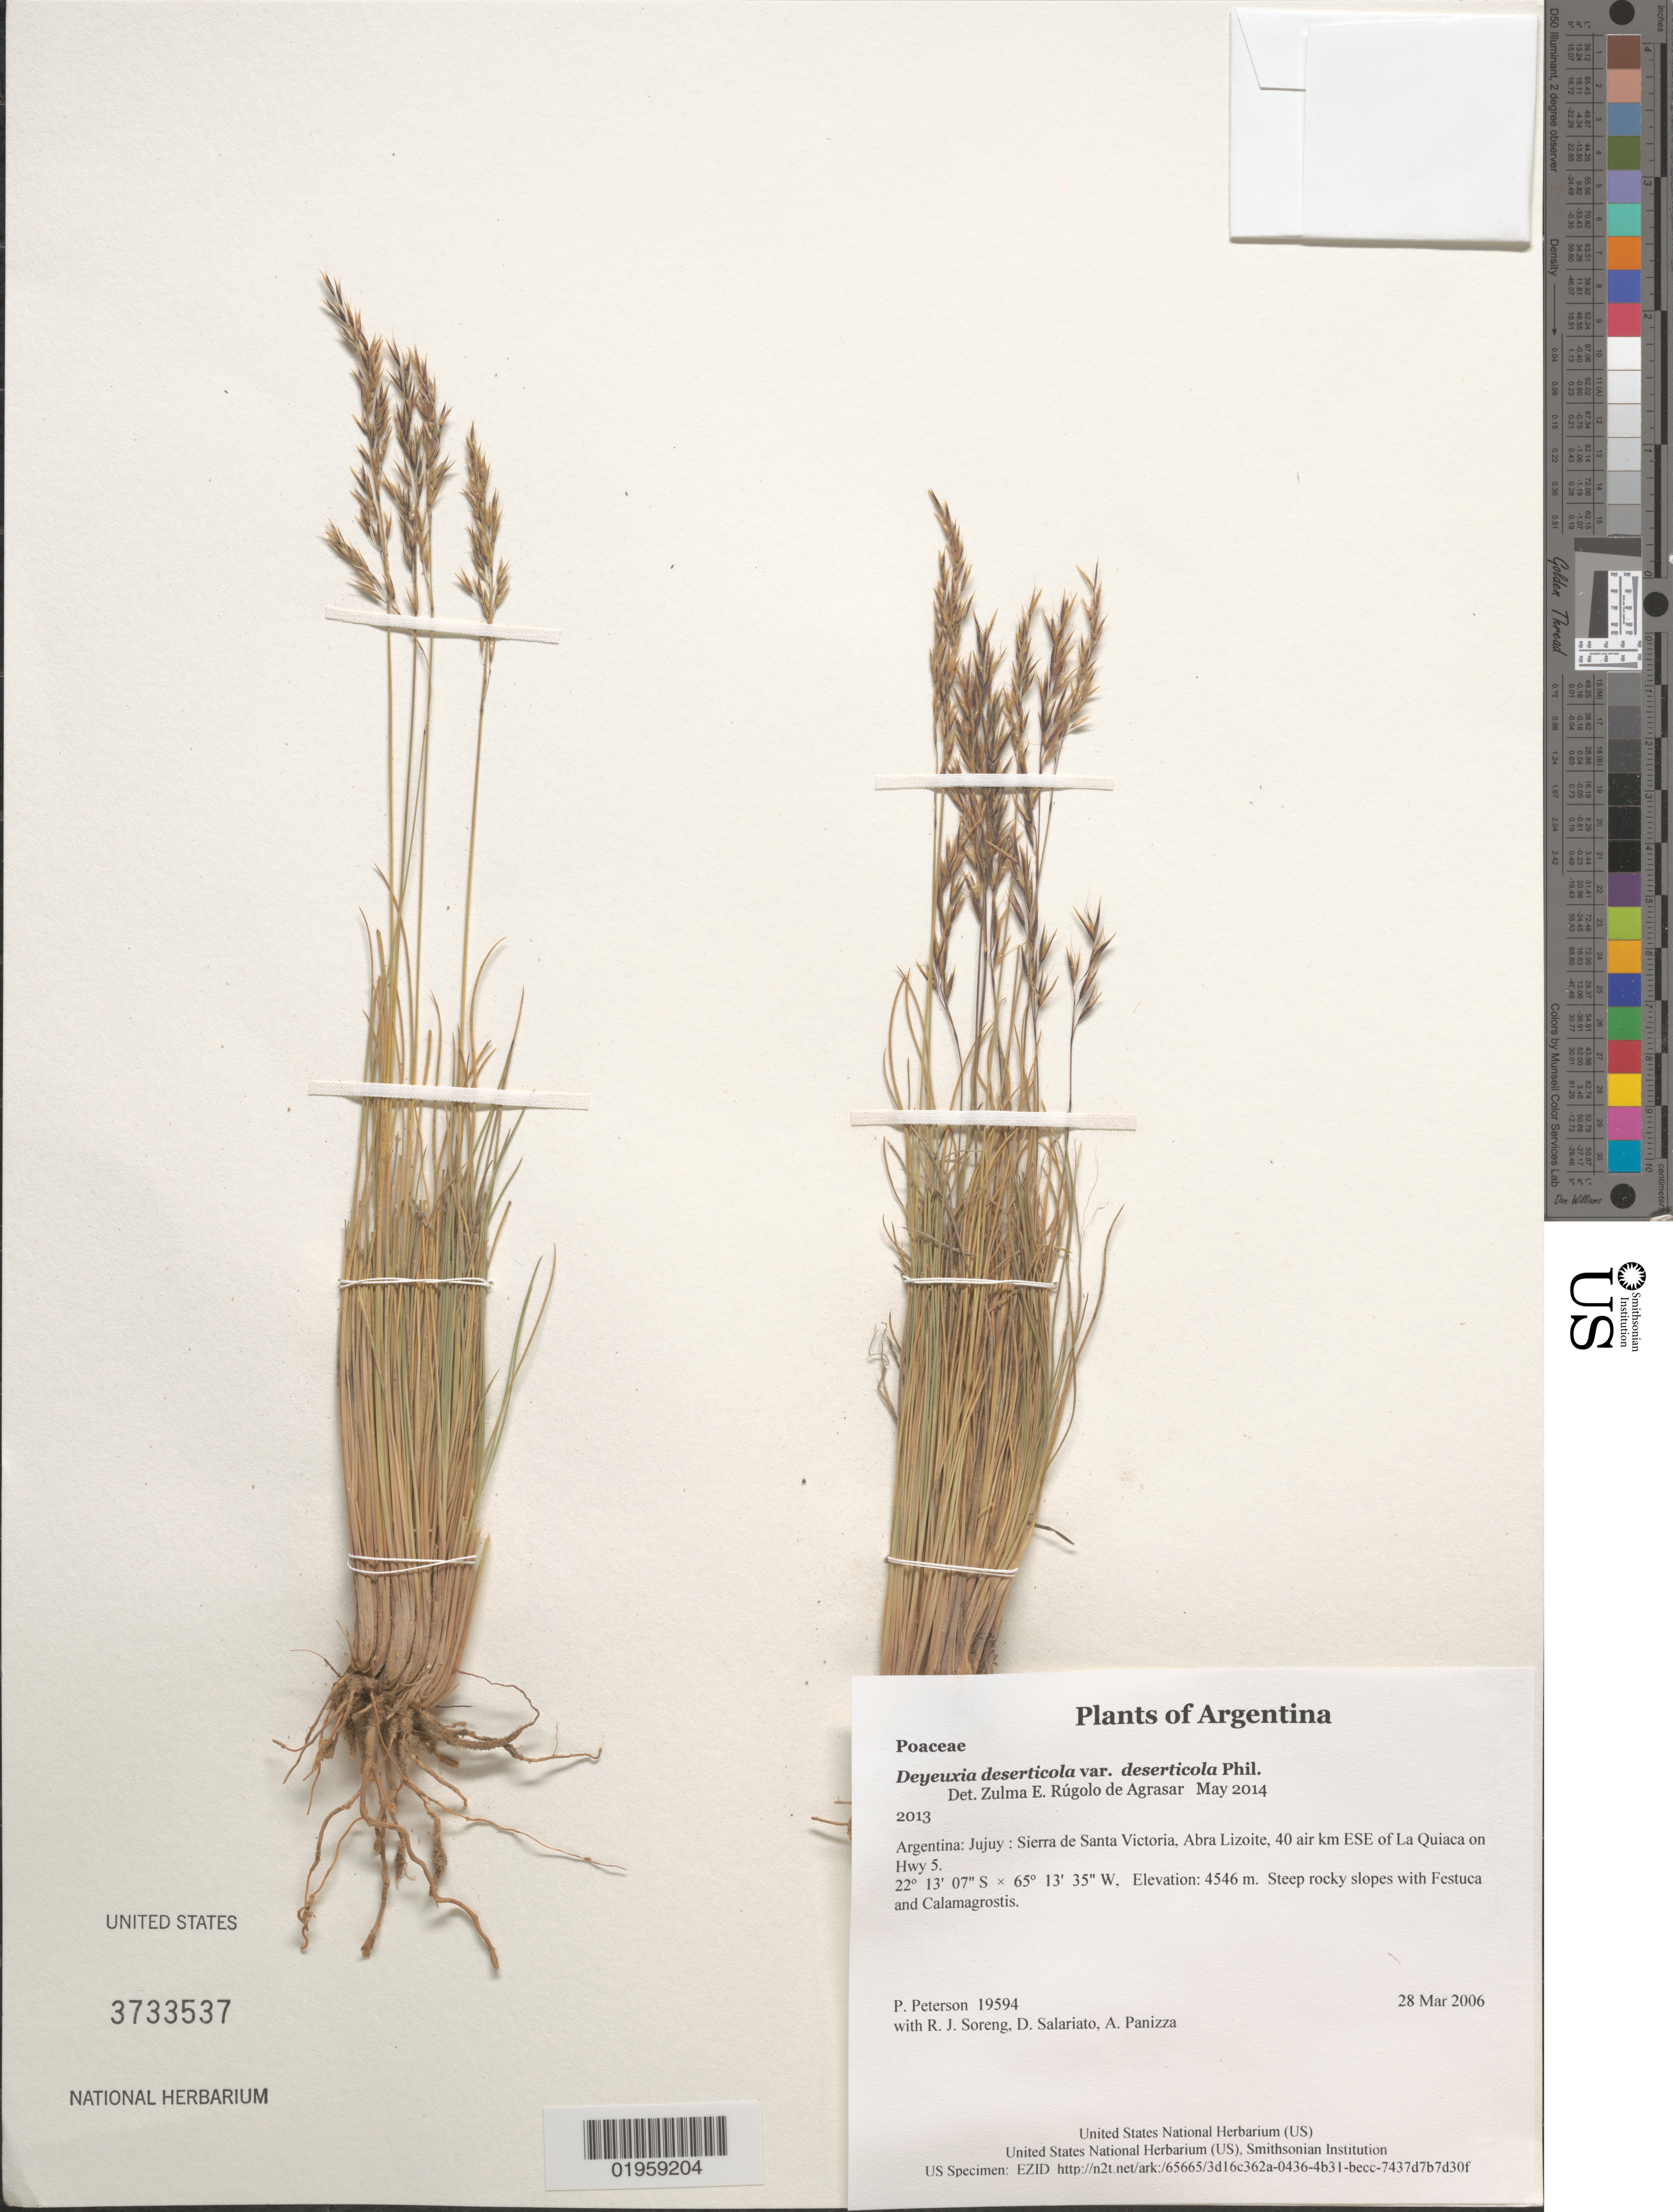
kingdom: Plantae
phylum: Tracheophyta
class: Liliopsida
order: Poales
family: Poaceae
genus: Deyeuxia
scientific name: Deyeuxia deserticola var. deserticola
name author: Phil.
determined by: Rúgolo de Agrasar, Z. E.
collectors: P. M. Peterson, R. J. Soreng, D. Salariato & A. Panizza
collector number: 19594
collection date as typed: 28 Mar 2006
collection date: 2006-03-28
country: Argentina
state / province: Jujuy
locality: Sierra de Santa Victoria, Abra Lizoite, 40 air km ESE of La Quiaca on Hwy 5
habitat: Steep rocky slopes with Festuca and Calamagrostis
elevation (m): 4546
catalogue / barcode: US 3733537